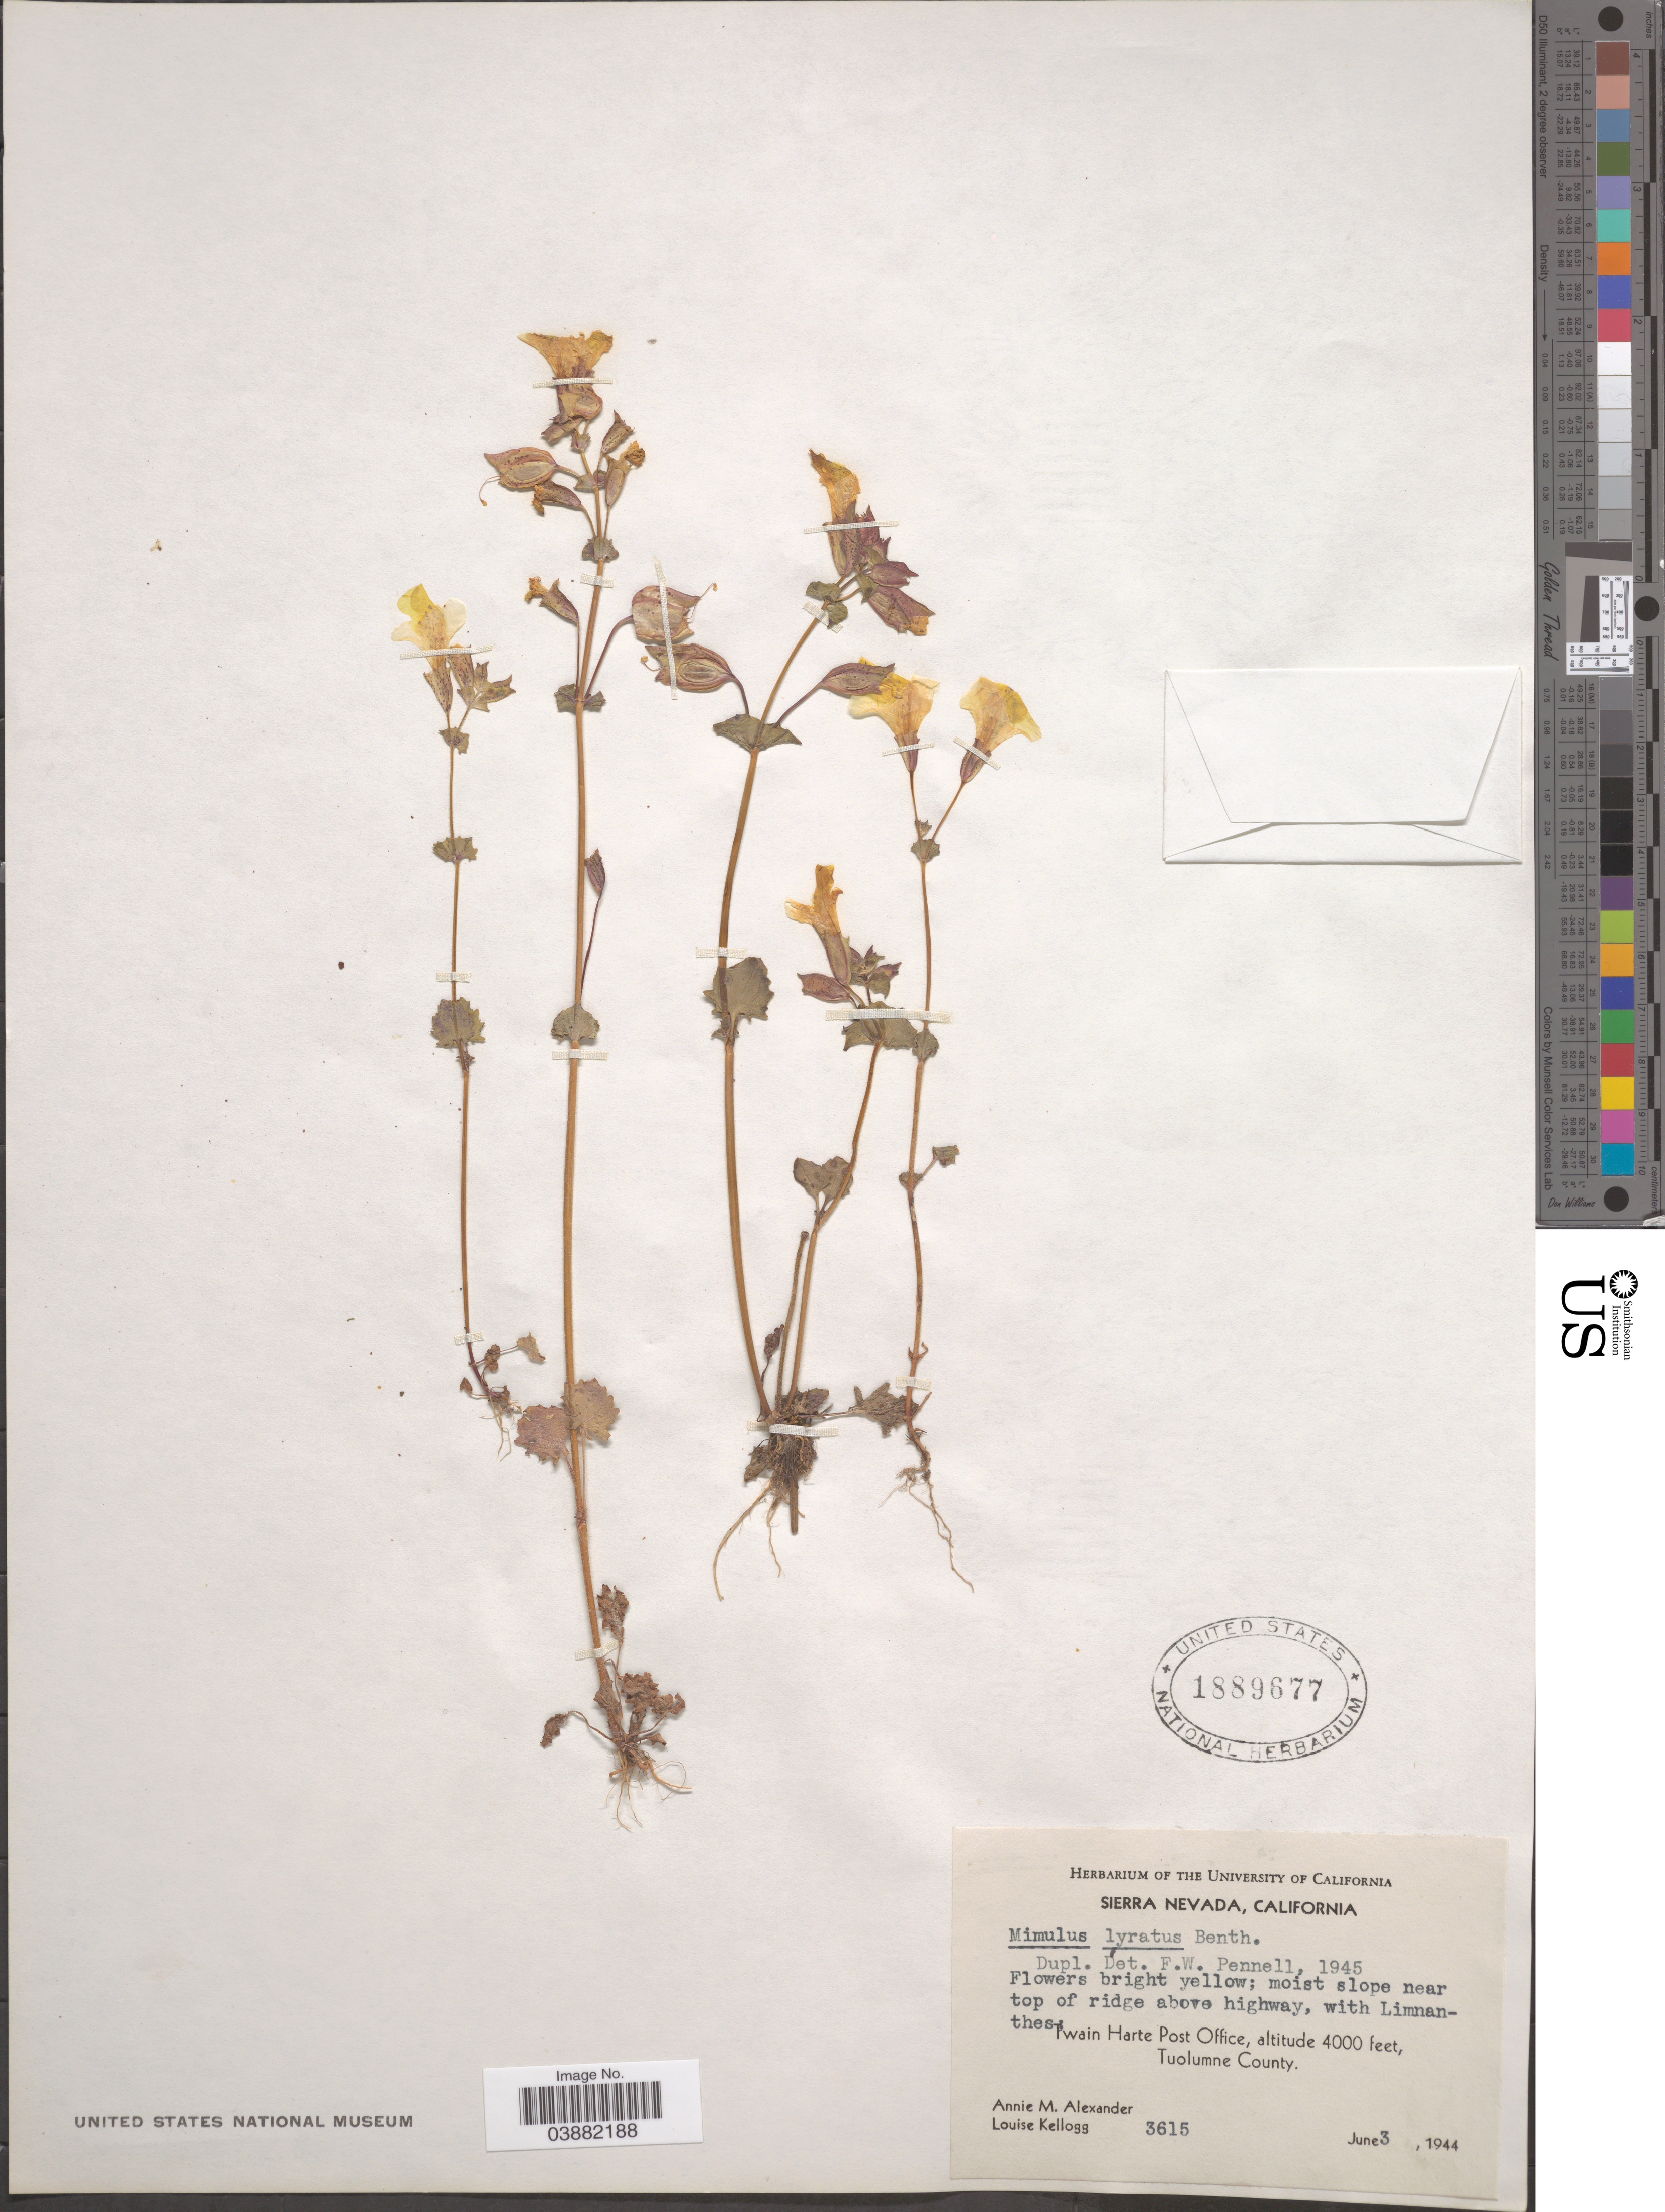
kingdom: Plantae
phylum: Tracheophyta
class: Magnoliopsida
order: Lamiales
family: Phrymaceae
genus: Mimulus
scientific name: Mimulus lyratus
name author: Benth.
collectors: A. M. Alexander & L. Kellogg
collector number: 3615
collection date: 1944-06-03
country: United States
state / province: California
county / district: Tuolumne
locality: Sierra Nevada. Twain Harte Post Office. Tuolumne County.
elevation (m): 1219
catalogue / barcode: US 1889677